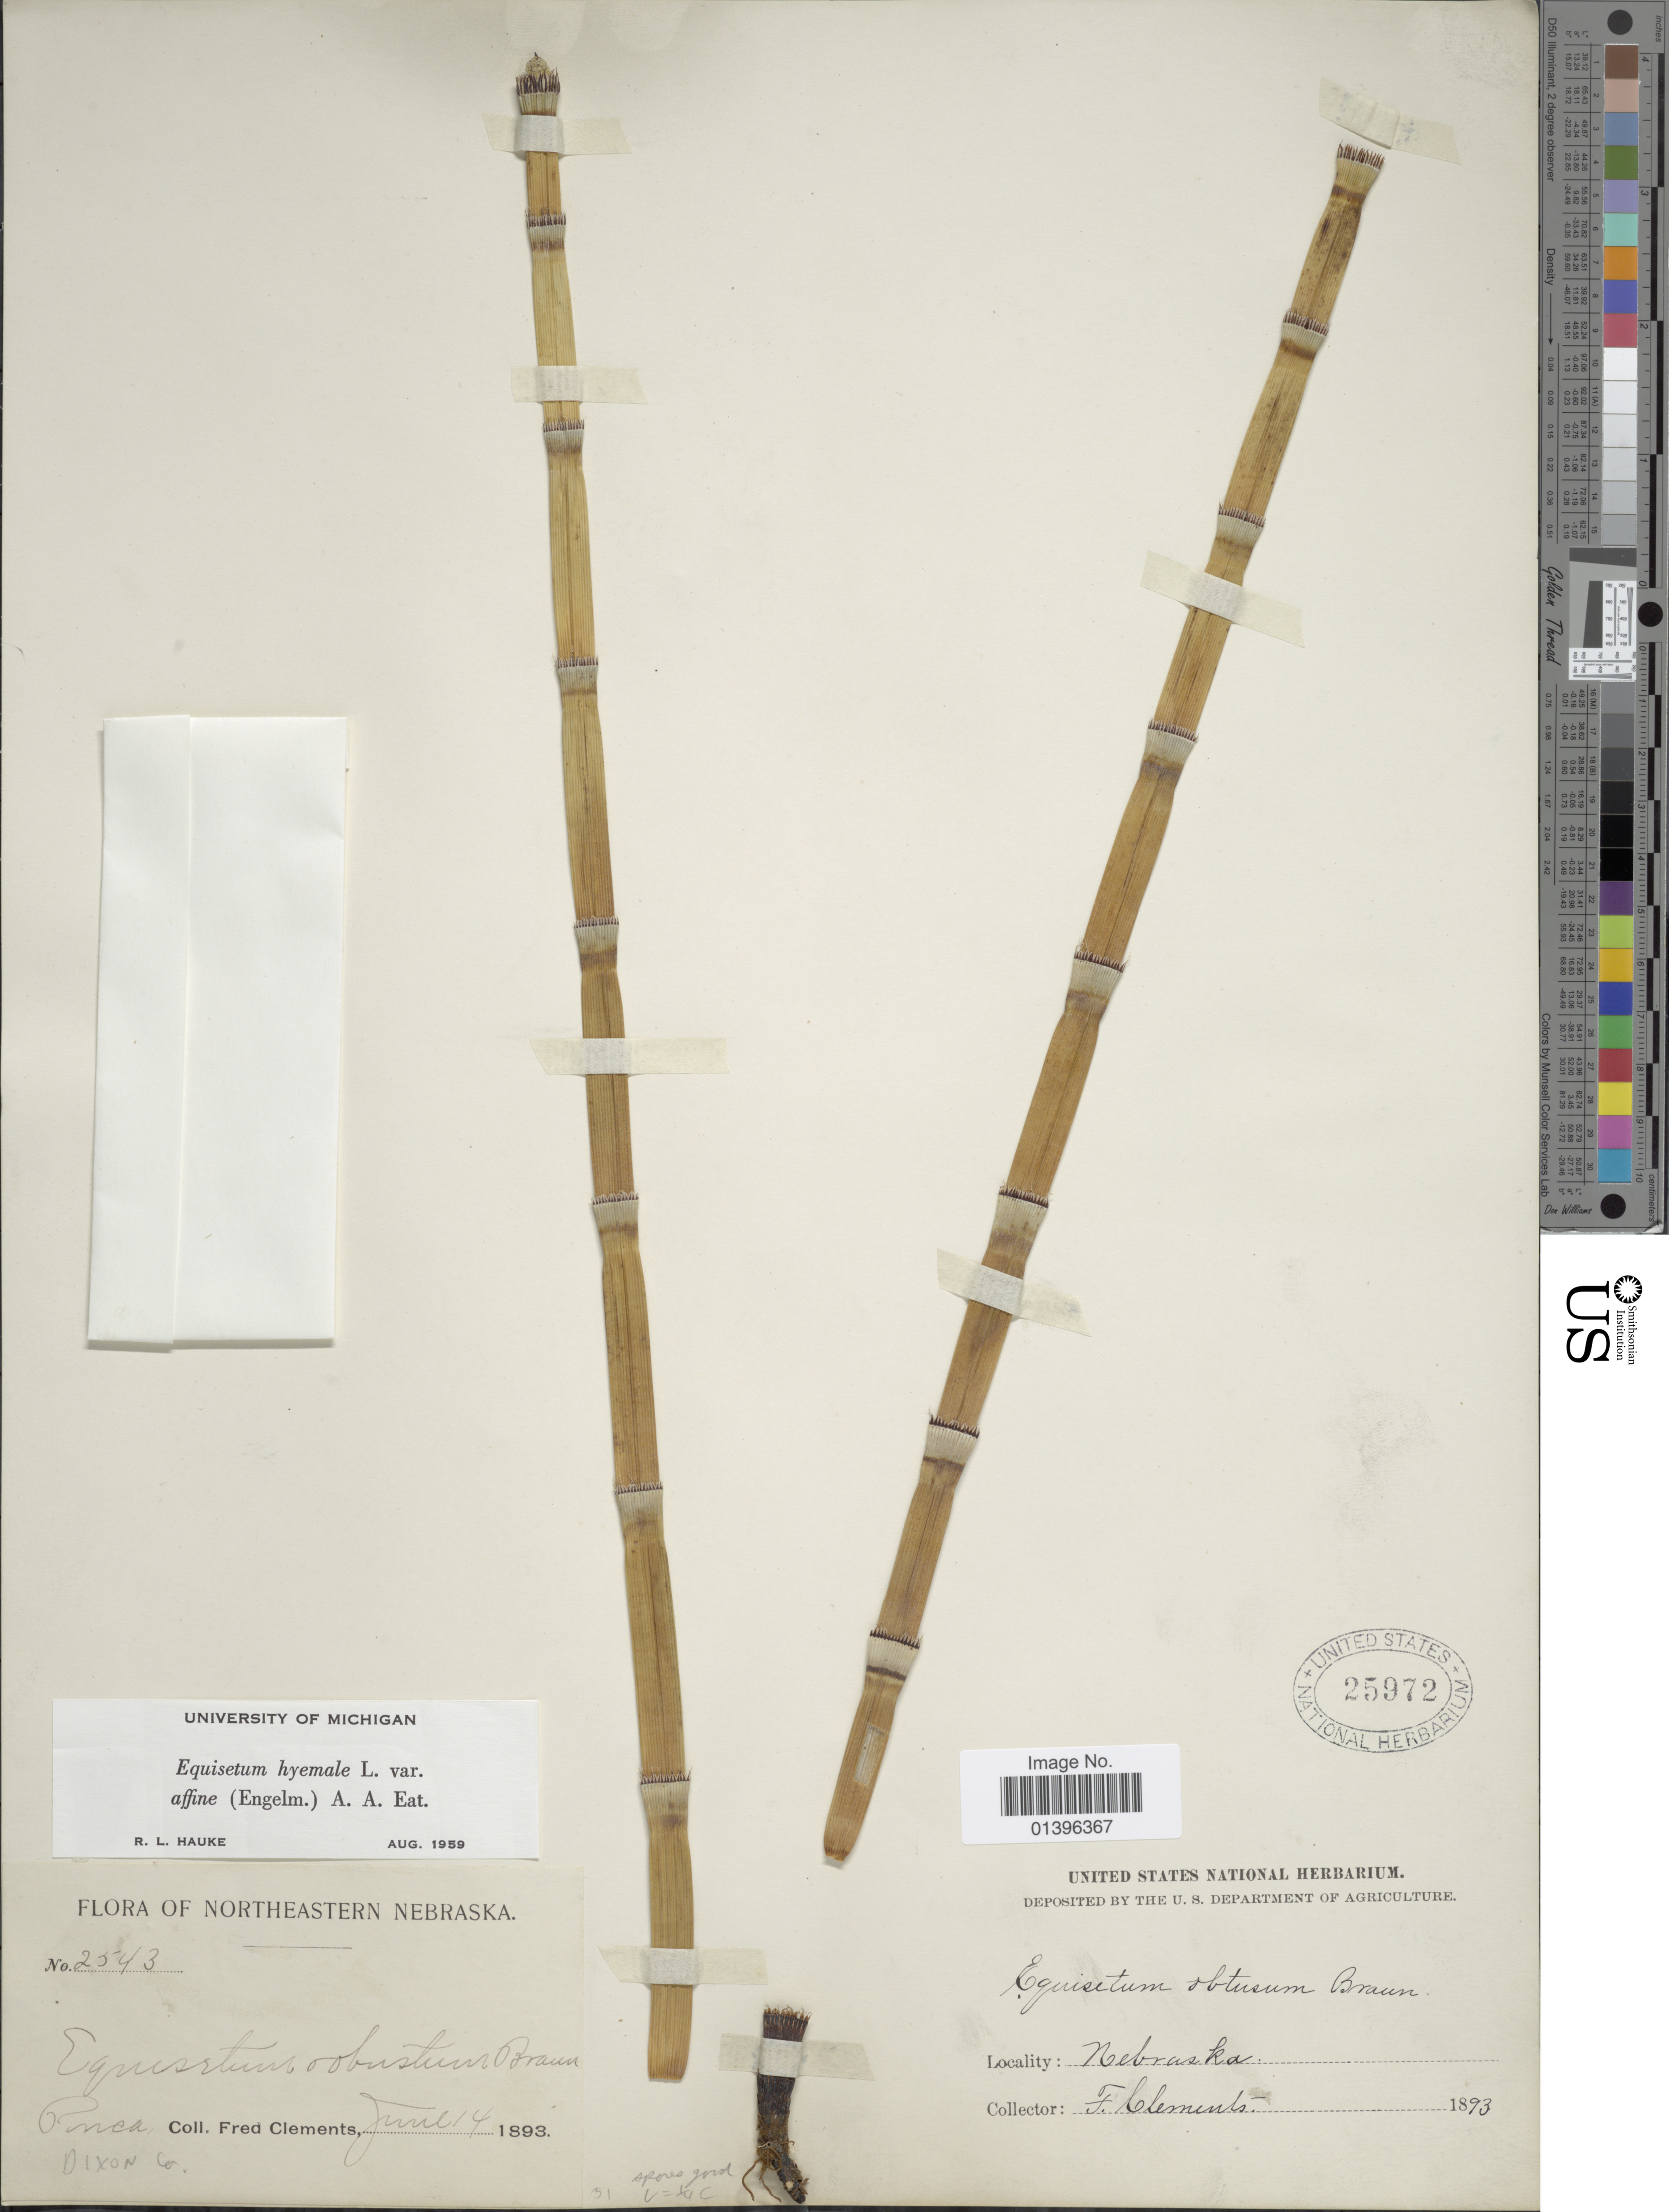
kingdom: Plantae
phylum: Tracheophyta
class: Polypodiopsida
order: Equisetales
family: Equisetaceae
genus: Equisetum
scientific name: Equisetum hyemale var. affine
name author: (Engelm.) A.A. Eaton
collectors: F. Clements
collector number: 2543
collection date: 1893-06-14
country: United States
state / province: Nebraska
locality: Northeastern Nebraska. Dixon Co.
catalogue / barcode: US 25972